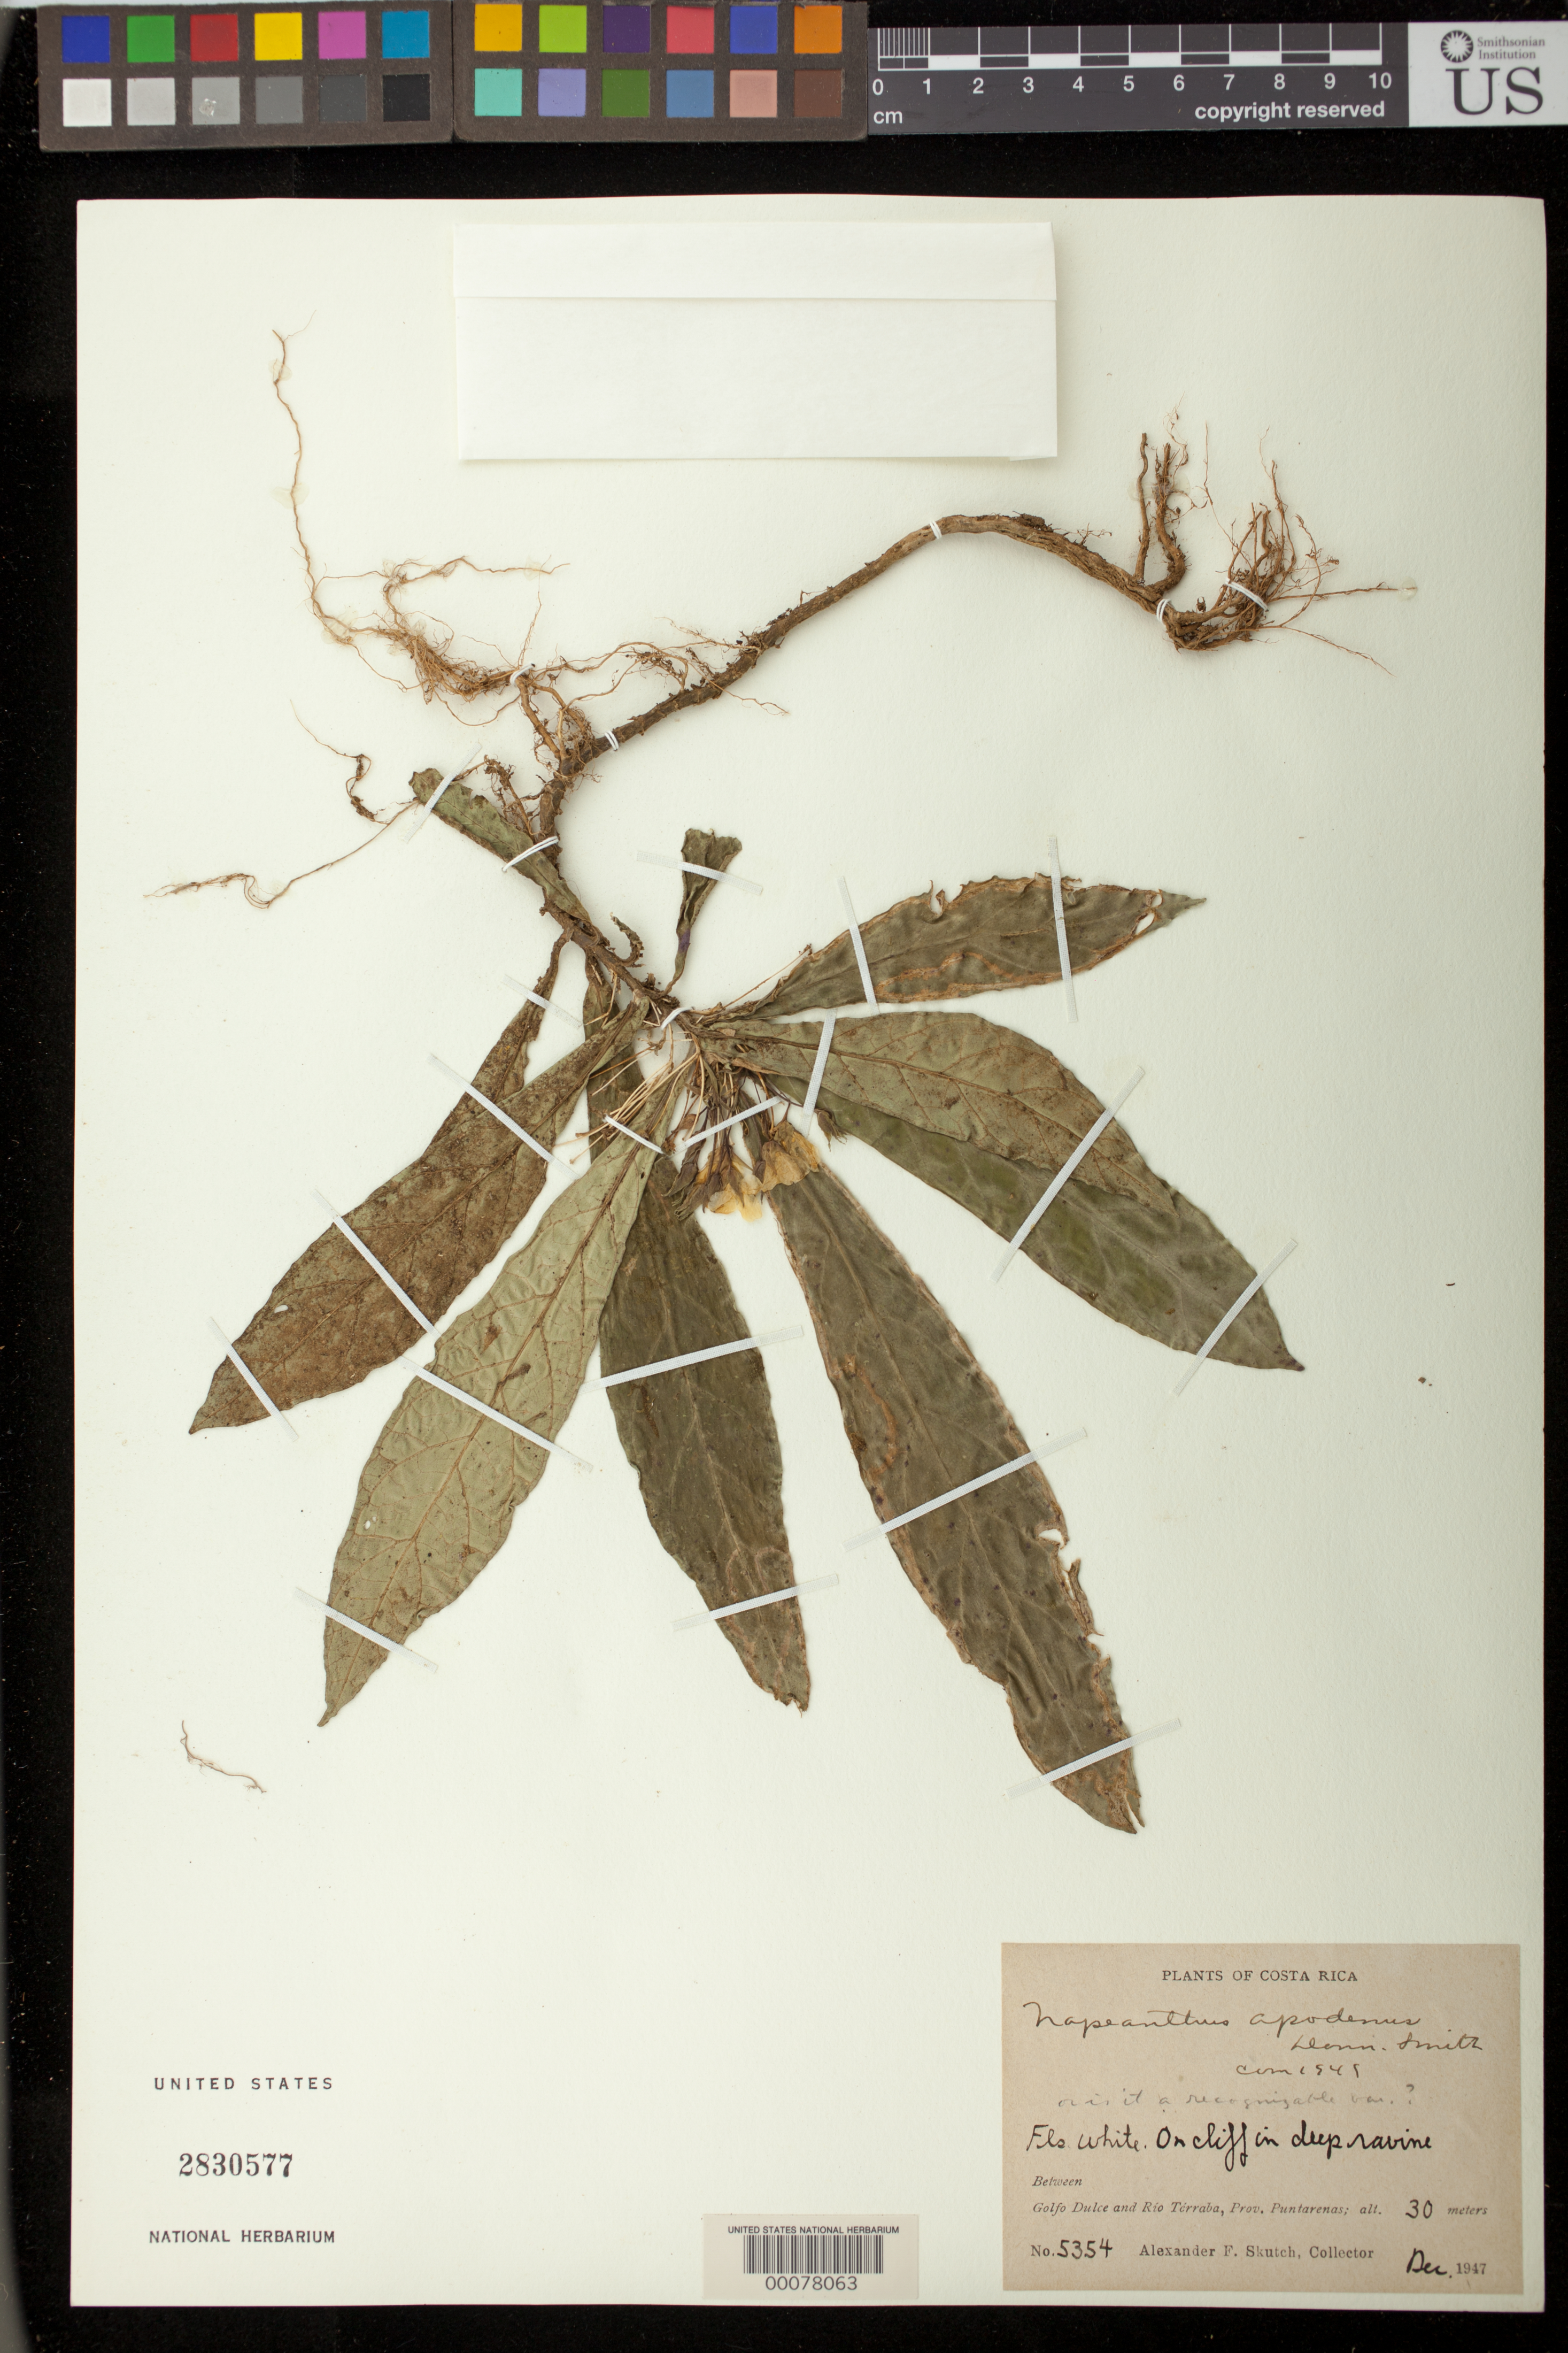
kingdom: Plantae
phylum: Tracheophyta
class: Magnoliopsida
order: Lamiales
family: Gesneriaceae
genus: Napeanthus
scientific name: Napeanthus bracteatus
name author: C.V. Morton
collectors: A. F. Skutch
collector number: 5354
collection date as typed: Dec 1947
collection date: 1947-12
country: Costa Rica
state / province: Puntarenas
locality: Between Golfo Dulce and Rio Terraba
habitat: On cliff in deep ravine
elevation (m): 30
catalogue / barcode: US 2830577